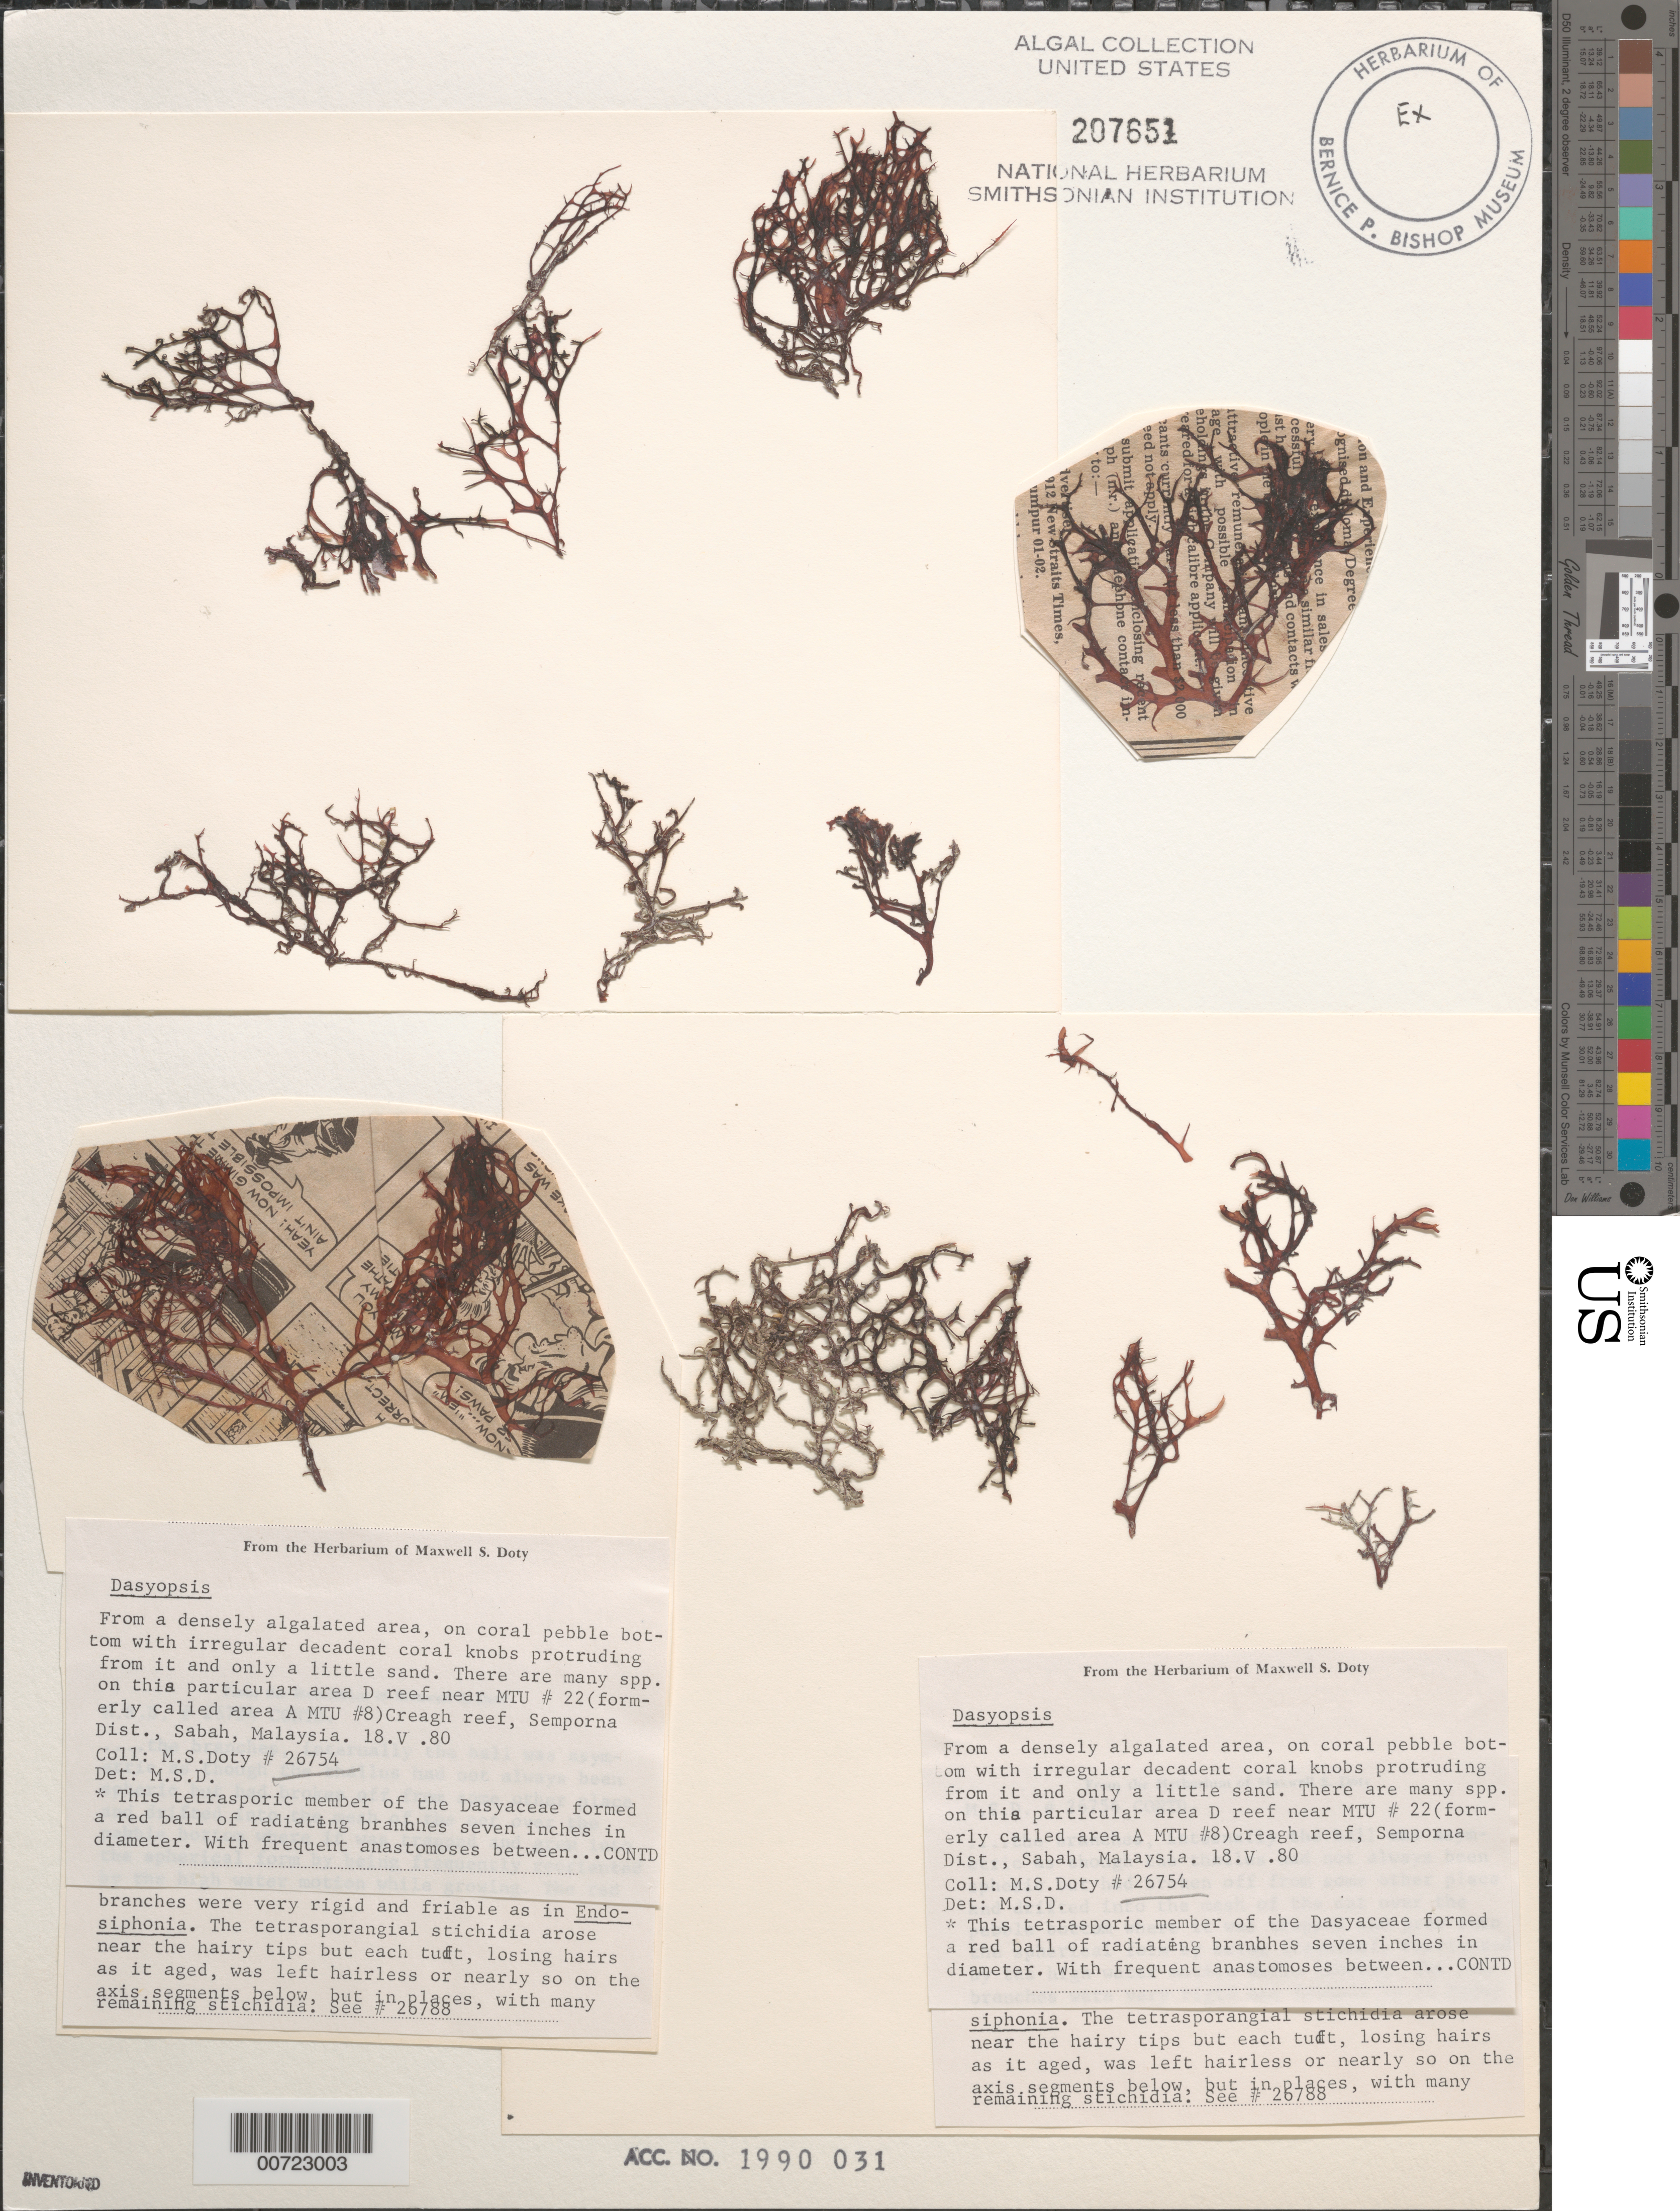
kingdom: Plantae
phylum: Rhodophyta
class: Florideophyceae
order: Ceramiales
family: Dasyaceae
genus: Dasyopsis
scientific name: Dasyopsis sp.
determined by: Doty, M. S.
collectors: M. S. Doty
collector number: MSD 26754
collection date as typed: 18 May 1980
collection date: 1980-05-18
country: Malaysia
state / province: Sabah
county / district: Semporna District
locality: Creagh Reef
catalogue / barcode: US 207651